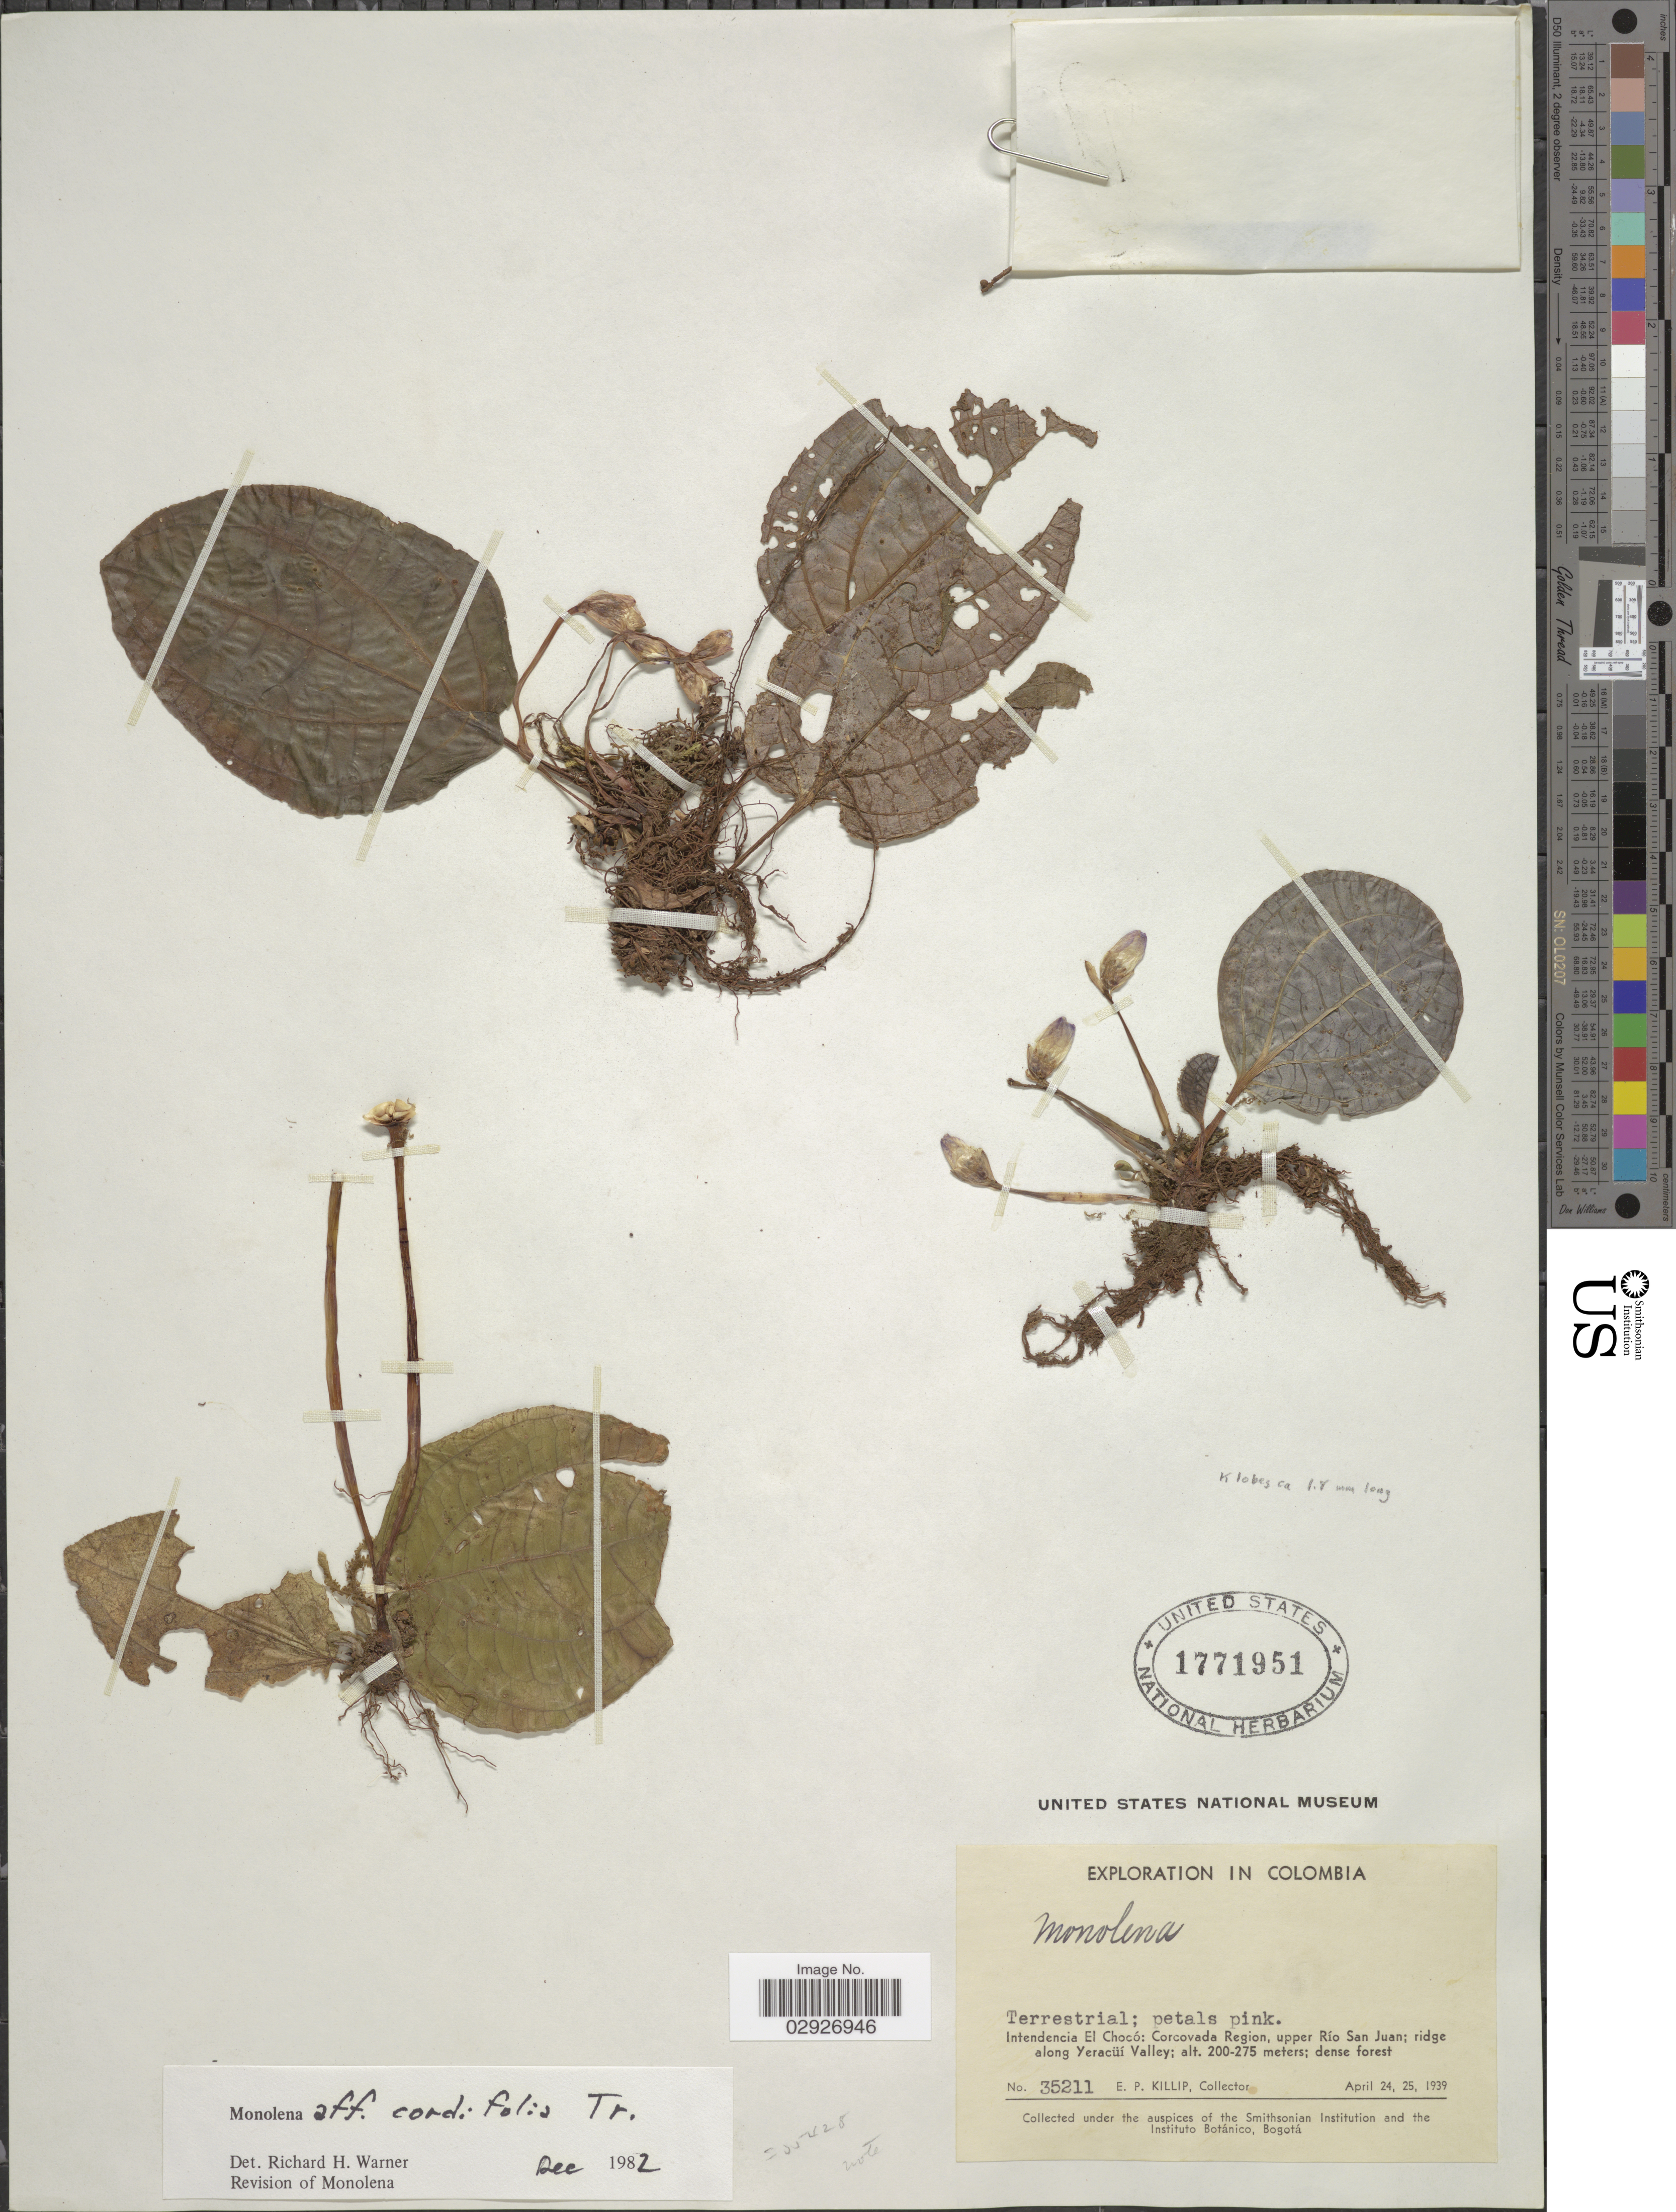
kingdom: Plantae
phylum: Tracheophyta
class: Magnoliopsida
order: Myrtales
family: Melastomataceae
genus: Monolena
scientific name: Monolena cordifolia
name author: Triana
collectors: E. P. Killip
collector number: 35211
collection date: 1939-04-24/1939-04-25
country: Colombia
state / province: Chocó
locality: Intendencia El Chocó: Corcovada Region, upper Río San Juan; ridge along Yeracüí Valley.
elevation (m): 200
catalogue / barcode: US 1771951